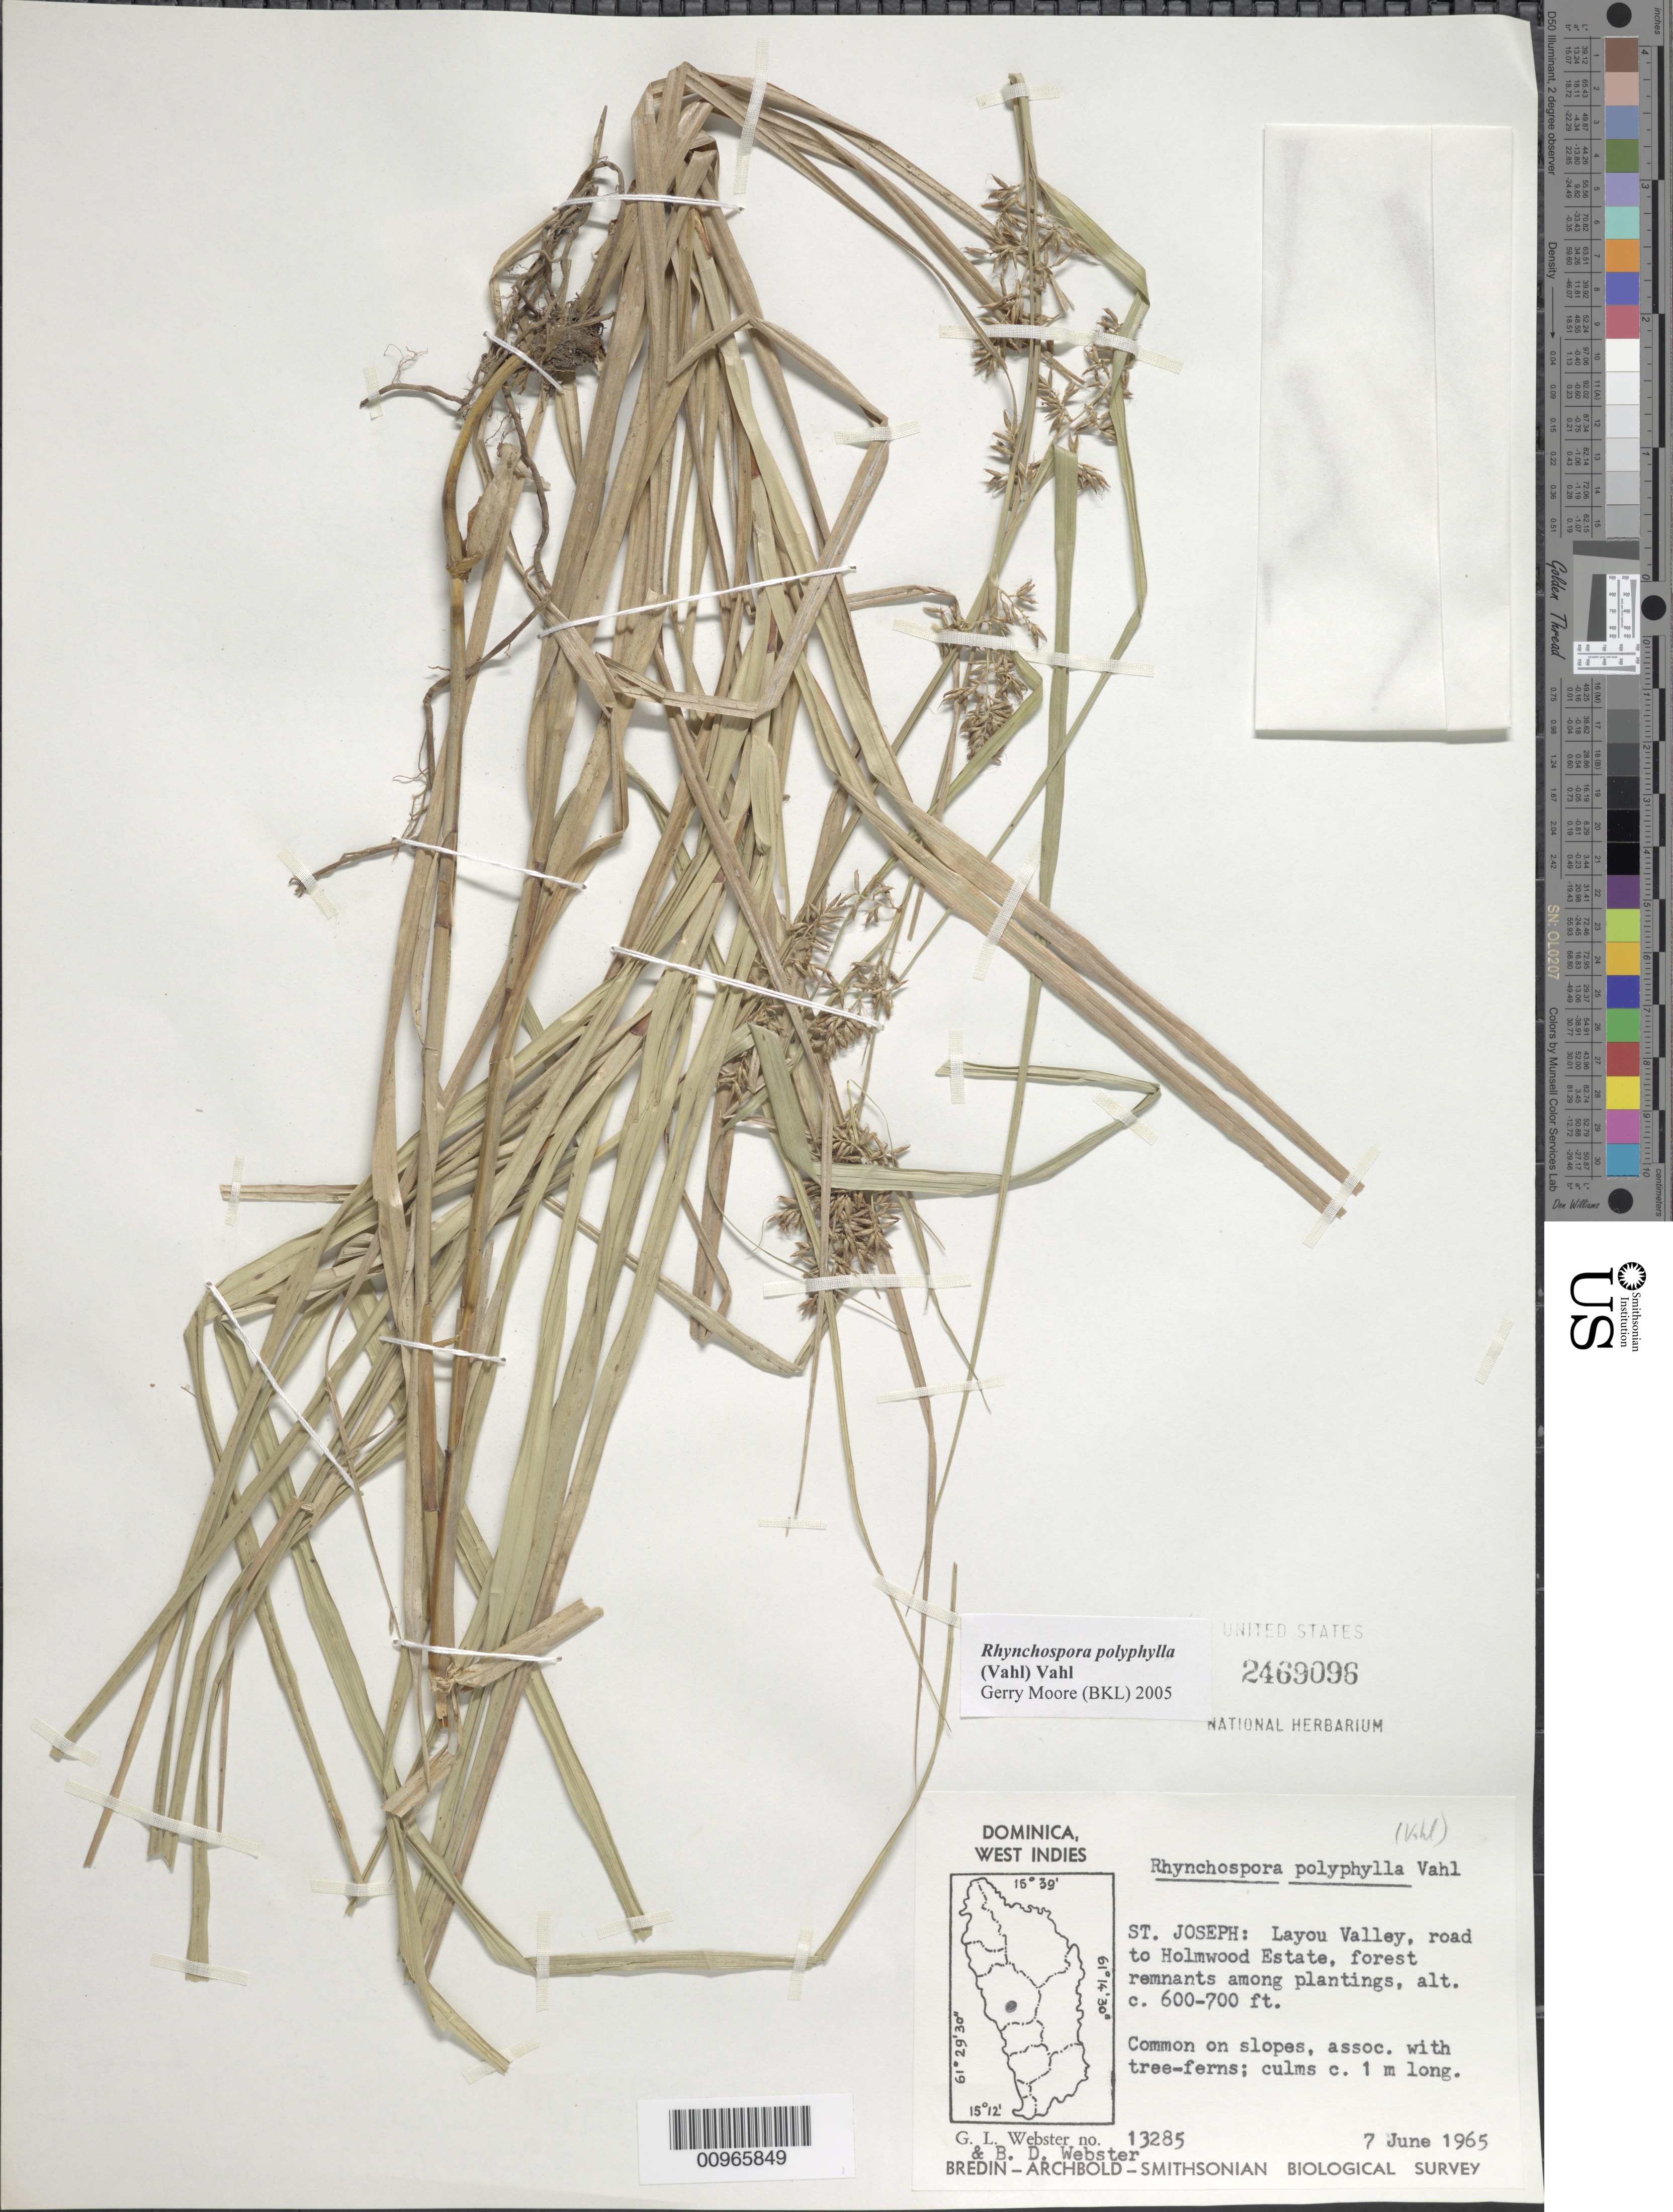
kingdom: Plantae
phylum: Tracheophyta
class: Liliopsida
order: Poales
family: Cyperaceae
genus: Rhynchospora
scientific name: Rhynchospora polyphylla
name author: (Vahl) Vahl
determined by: Moore, G.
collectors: G. L. Webster & B. D. Webster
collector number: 13285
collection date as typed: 07 Jun 1965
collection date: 1965-06-07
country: Dominica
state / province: St. Joseph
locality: Layou Valley, road to Holmwood Estate, forest remnants among plantings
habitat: On slopes associated with tree-ferns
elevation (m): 183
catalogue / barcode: US 2469096